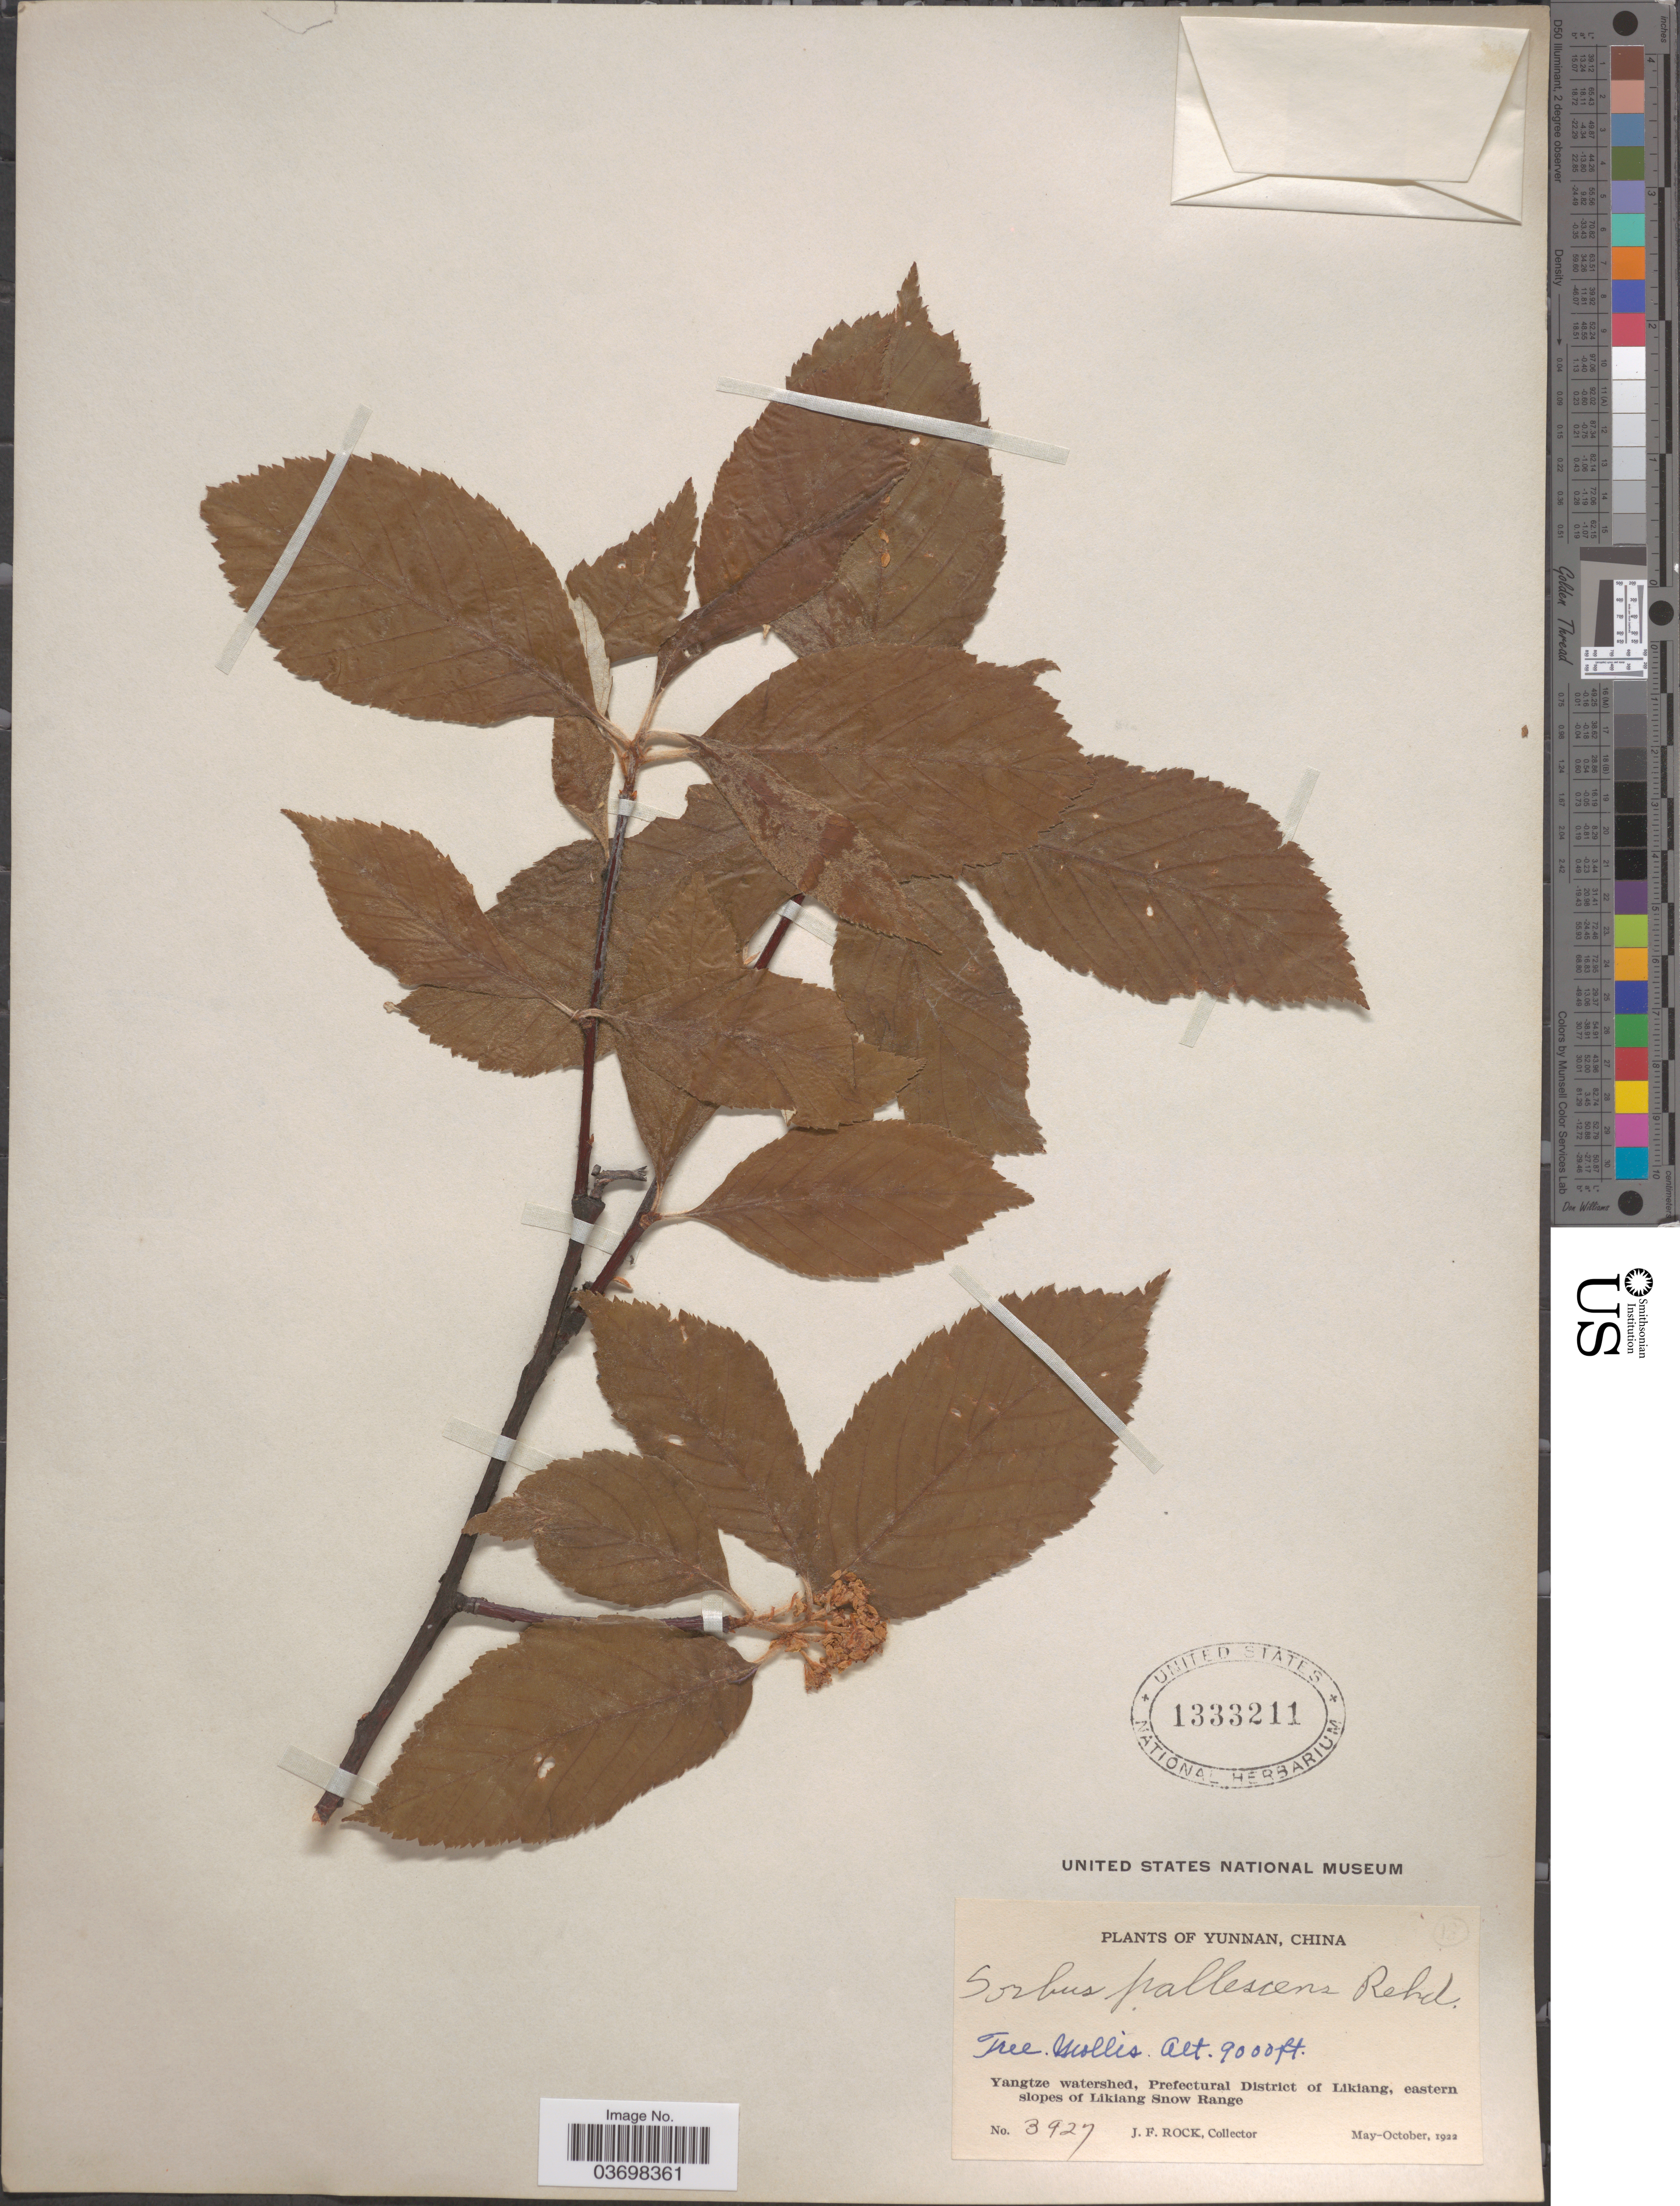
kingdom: Plantae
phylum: Tracheophyta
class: Magnoliopsida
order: Rosales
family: Rosaceae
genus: Sorbus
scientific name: Sorbus pallescens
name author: Rehder in Sarg.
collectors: J. Rock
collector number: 3927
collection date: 1922-05/1922-10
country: China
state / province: Yunnan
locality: Yangtze watershed, Prefectural District of Likiang, eastern slopes of Likiang Snow Range.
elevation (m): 2743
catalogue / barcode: US 1333211